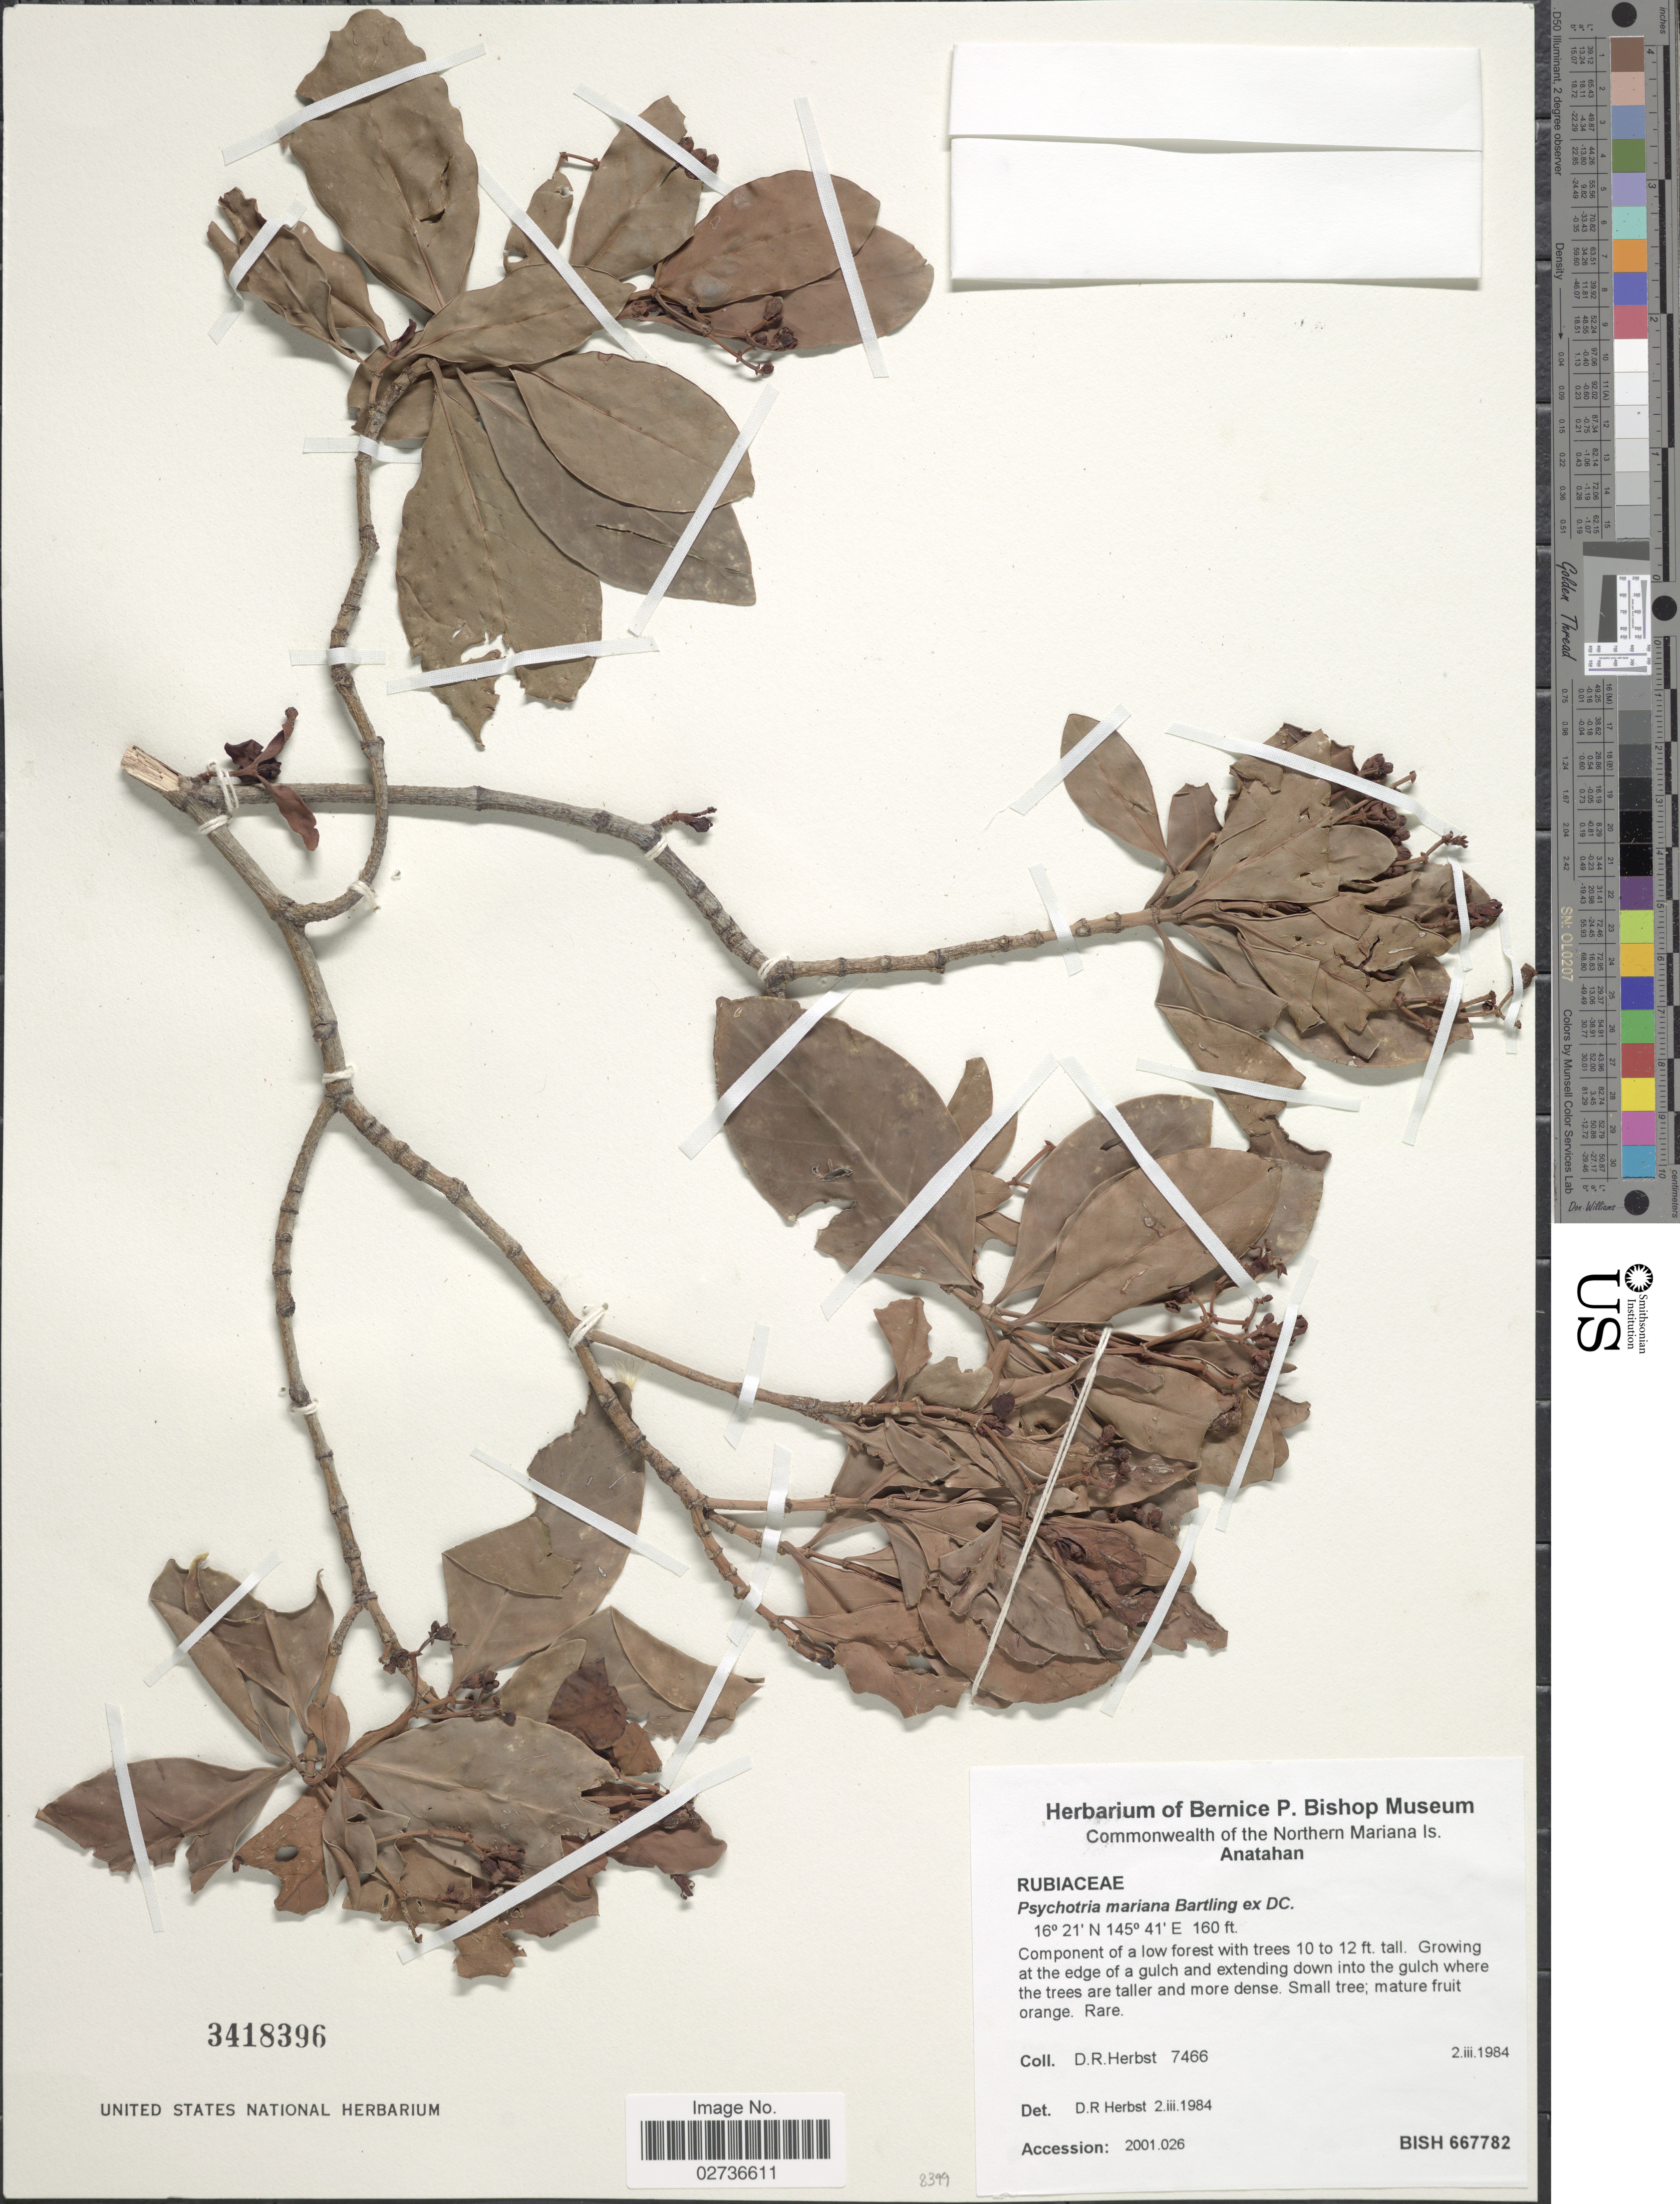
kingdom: Plantae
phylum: Tracheophyta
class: Magnoliopsida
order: Gentianales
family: Rubiaceae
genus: Psychotria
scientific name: Psychotria mariana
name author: Bartl. ex DC.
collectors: D. R. Herbst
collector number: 7466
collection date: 1984-03-02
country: Northern Mariana Islands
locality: The Northern Mariana Is., Anatahan, at the edge of a gulch and extending down into the gulch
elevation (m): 49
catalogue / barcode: US 3418396